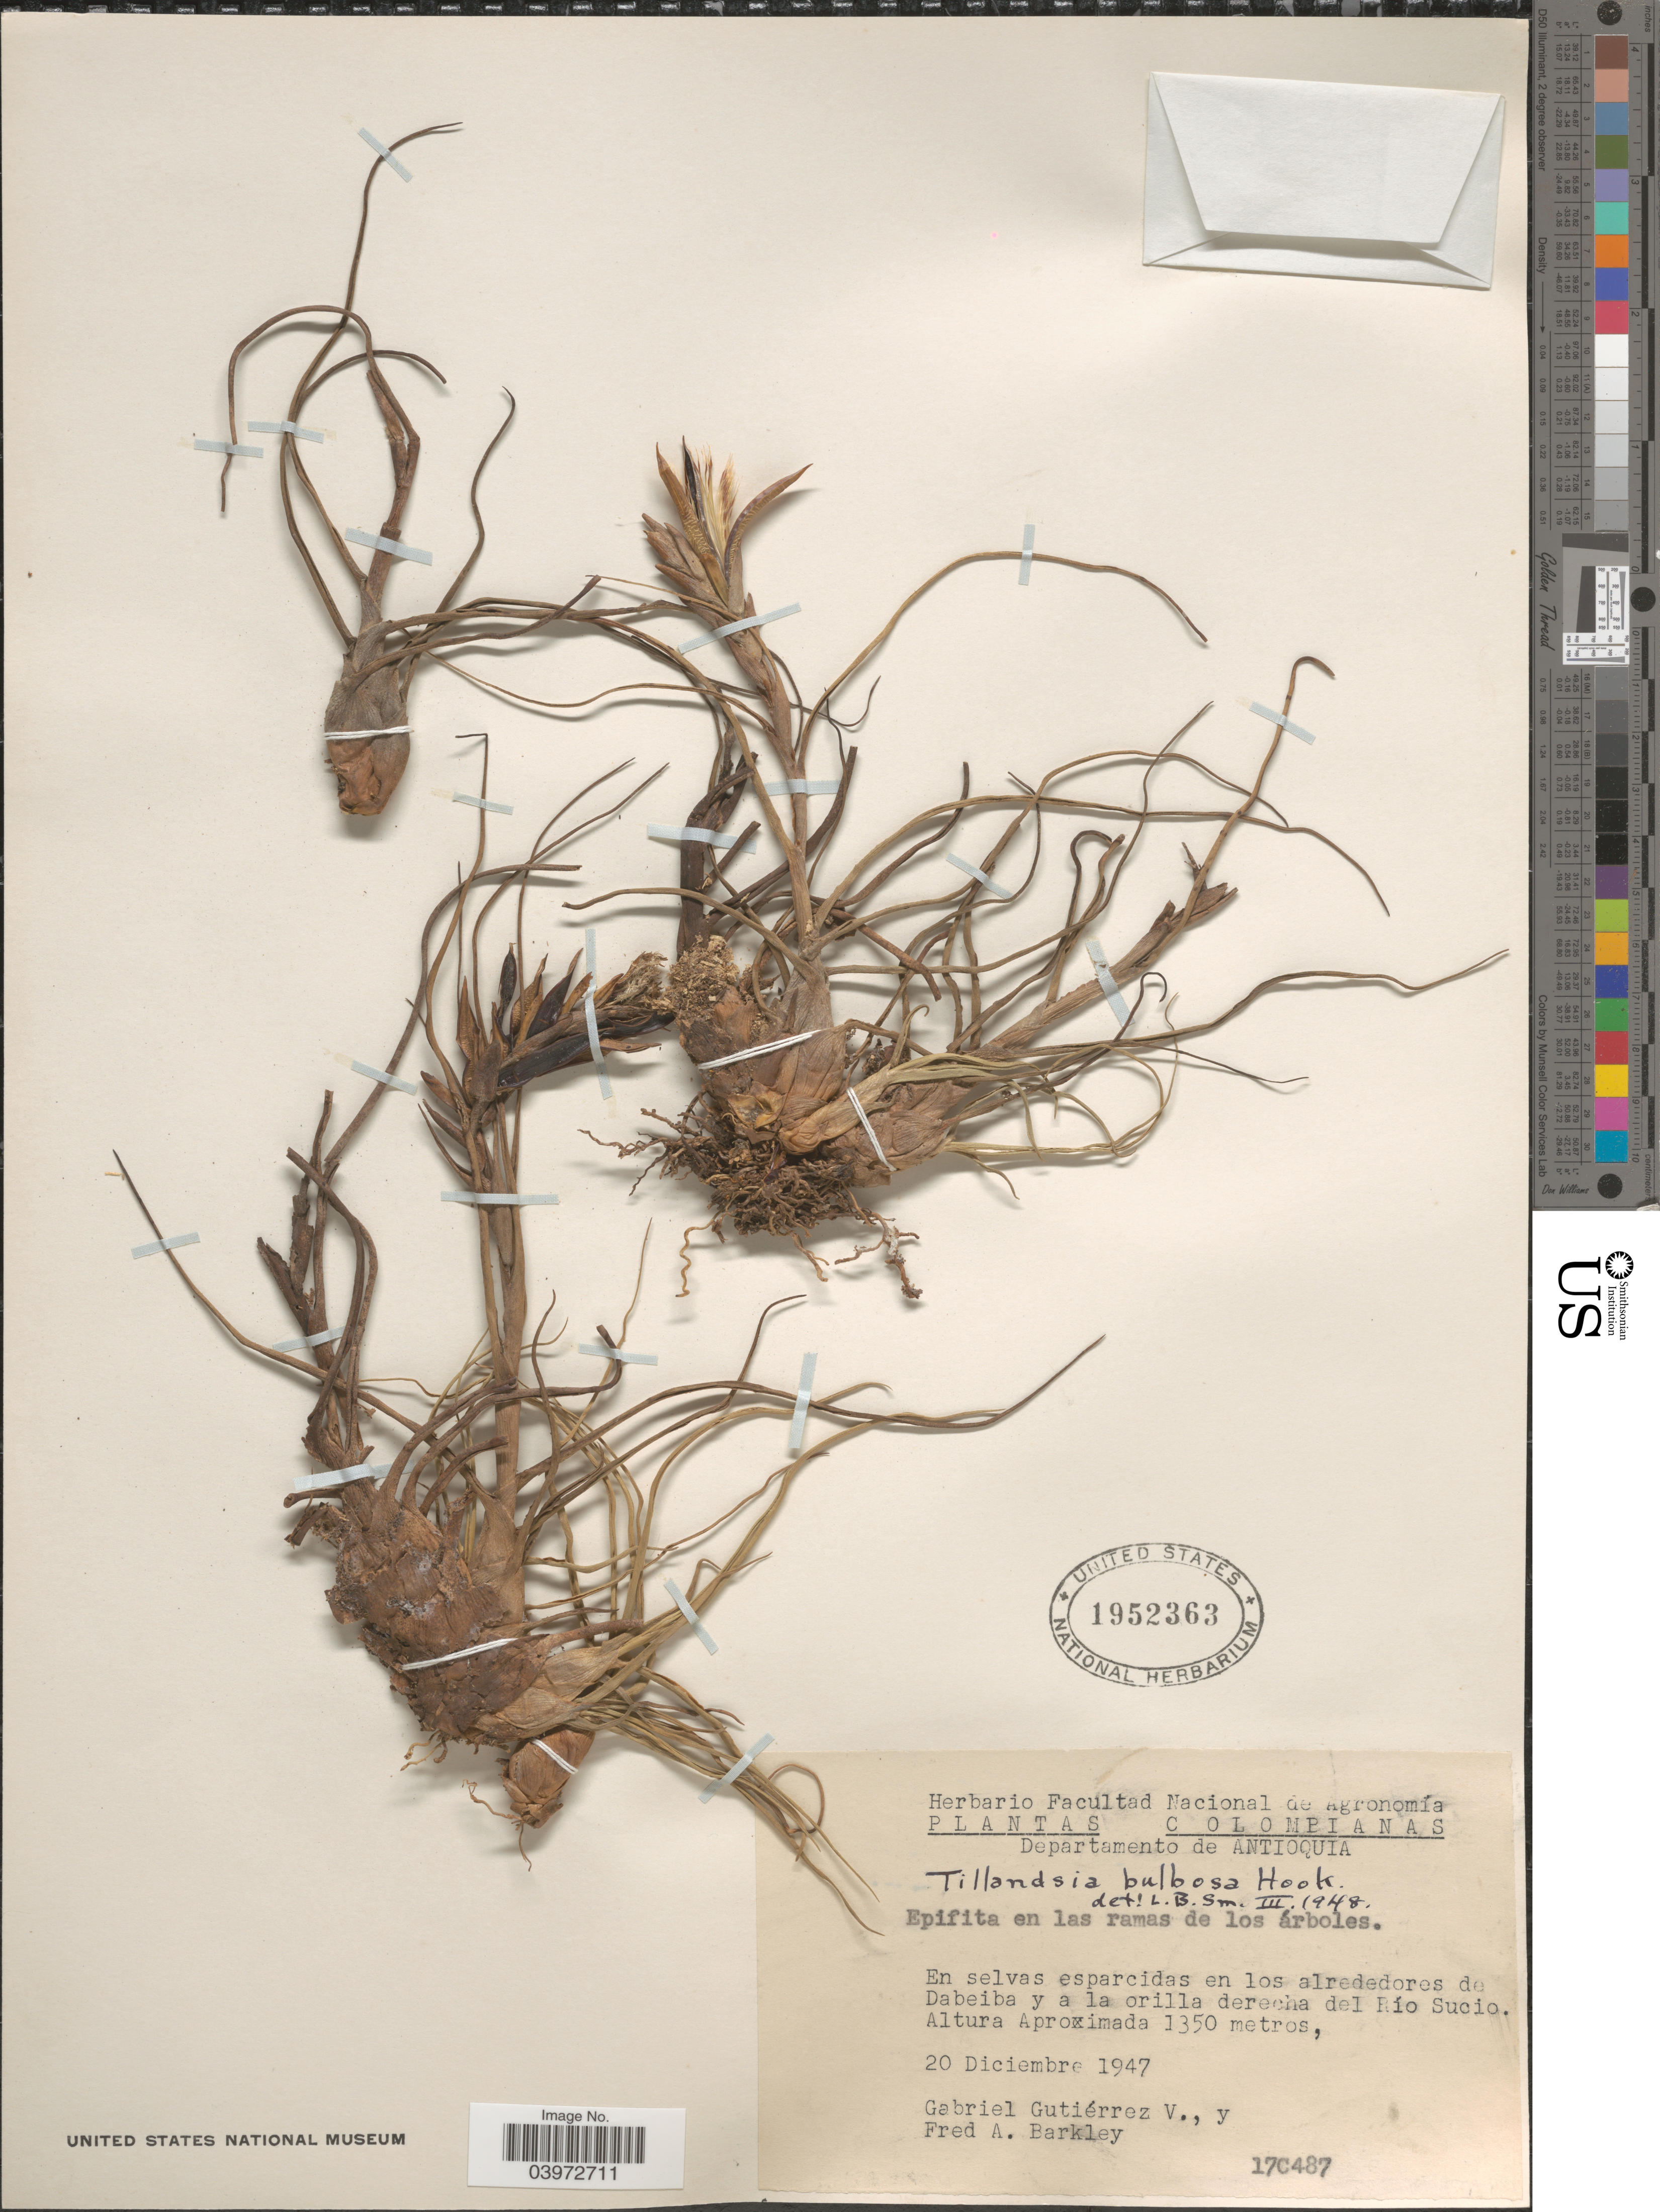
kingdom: Plantae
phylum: Tracheophyta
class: Liliopsida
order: Poales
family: Bromeliaceae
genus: Tillandsia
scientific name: Tillandsia bulbosa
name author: Hook.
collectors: G. Gutiérrez V. & F. A. Barkley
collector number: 17C487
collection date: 1947-12-20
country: Colombia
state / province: Antioquia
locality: Departamento de Antioquia. En selvas esparcidas en los alrededores de Dabeiba y a la orilla derecha del Río Sucio.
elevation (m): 1350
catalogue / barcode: US 1952363